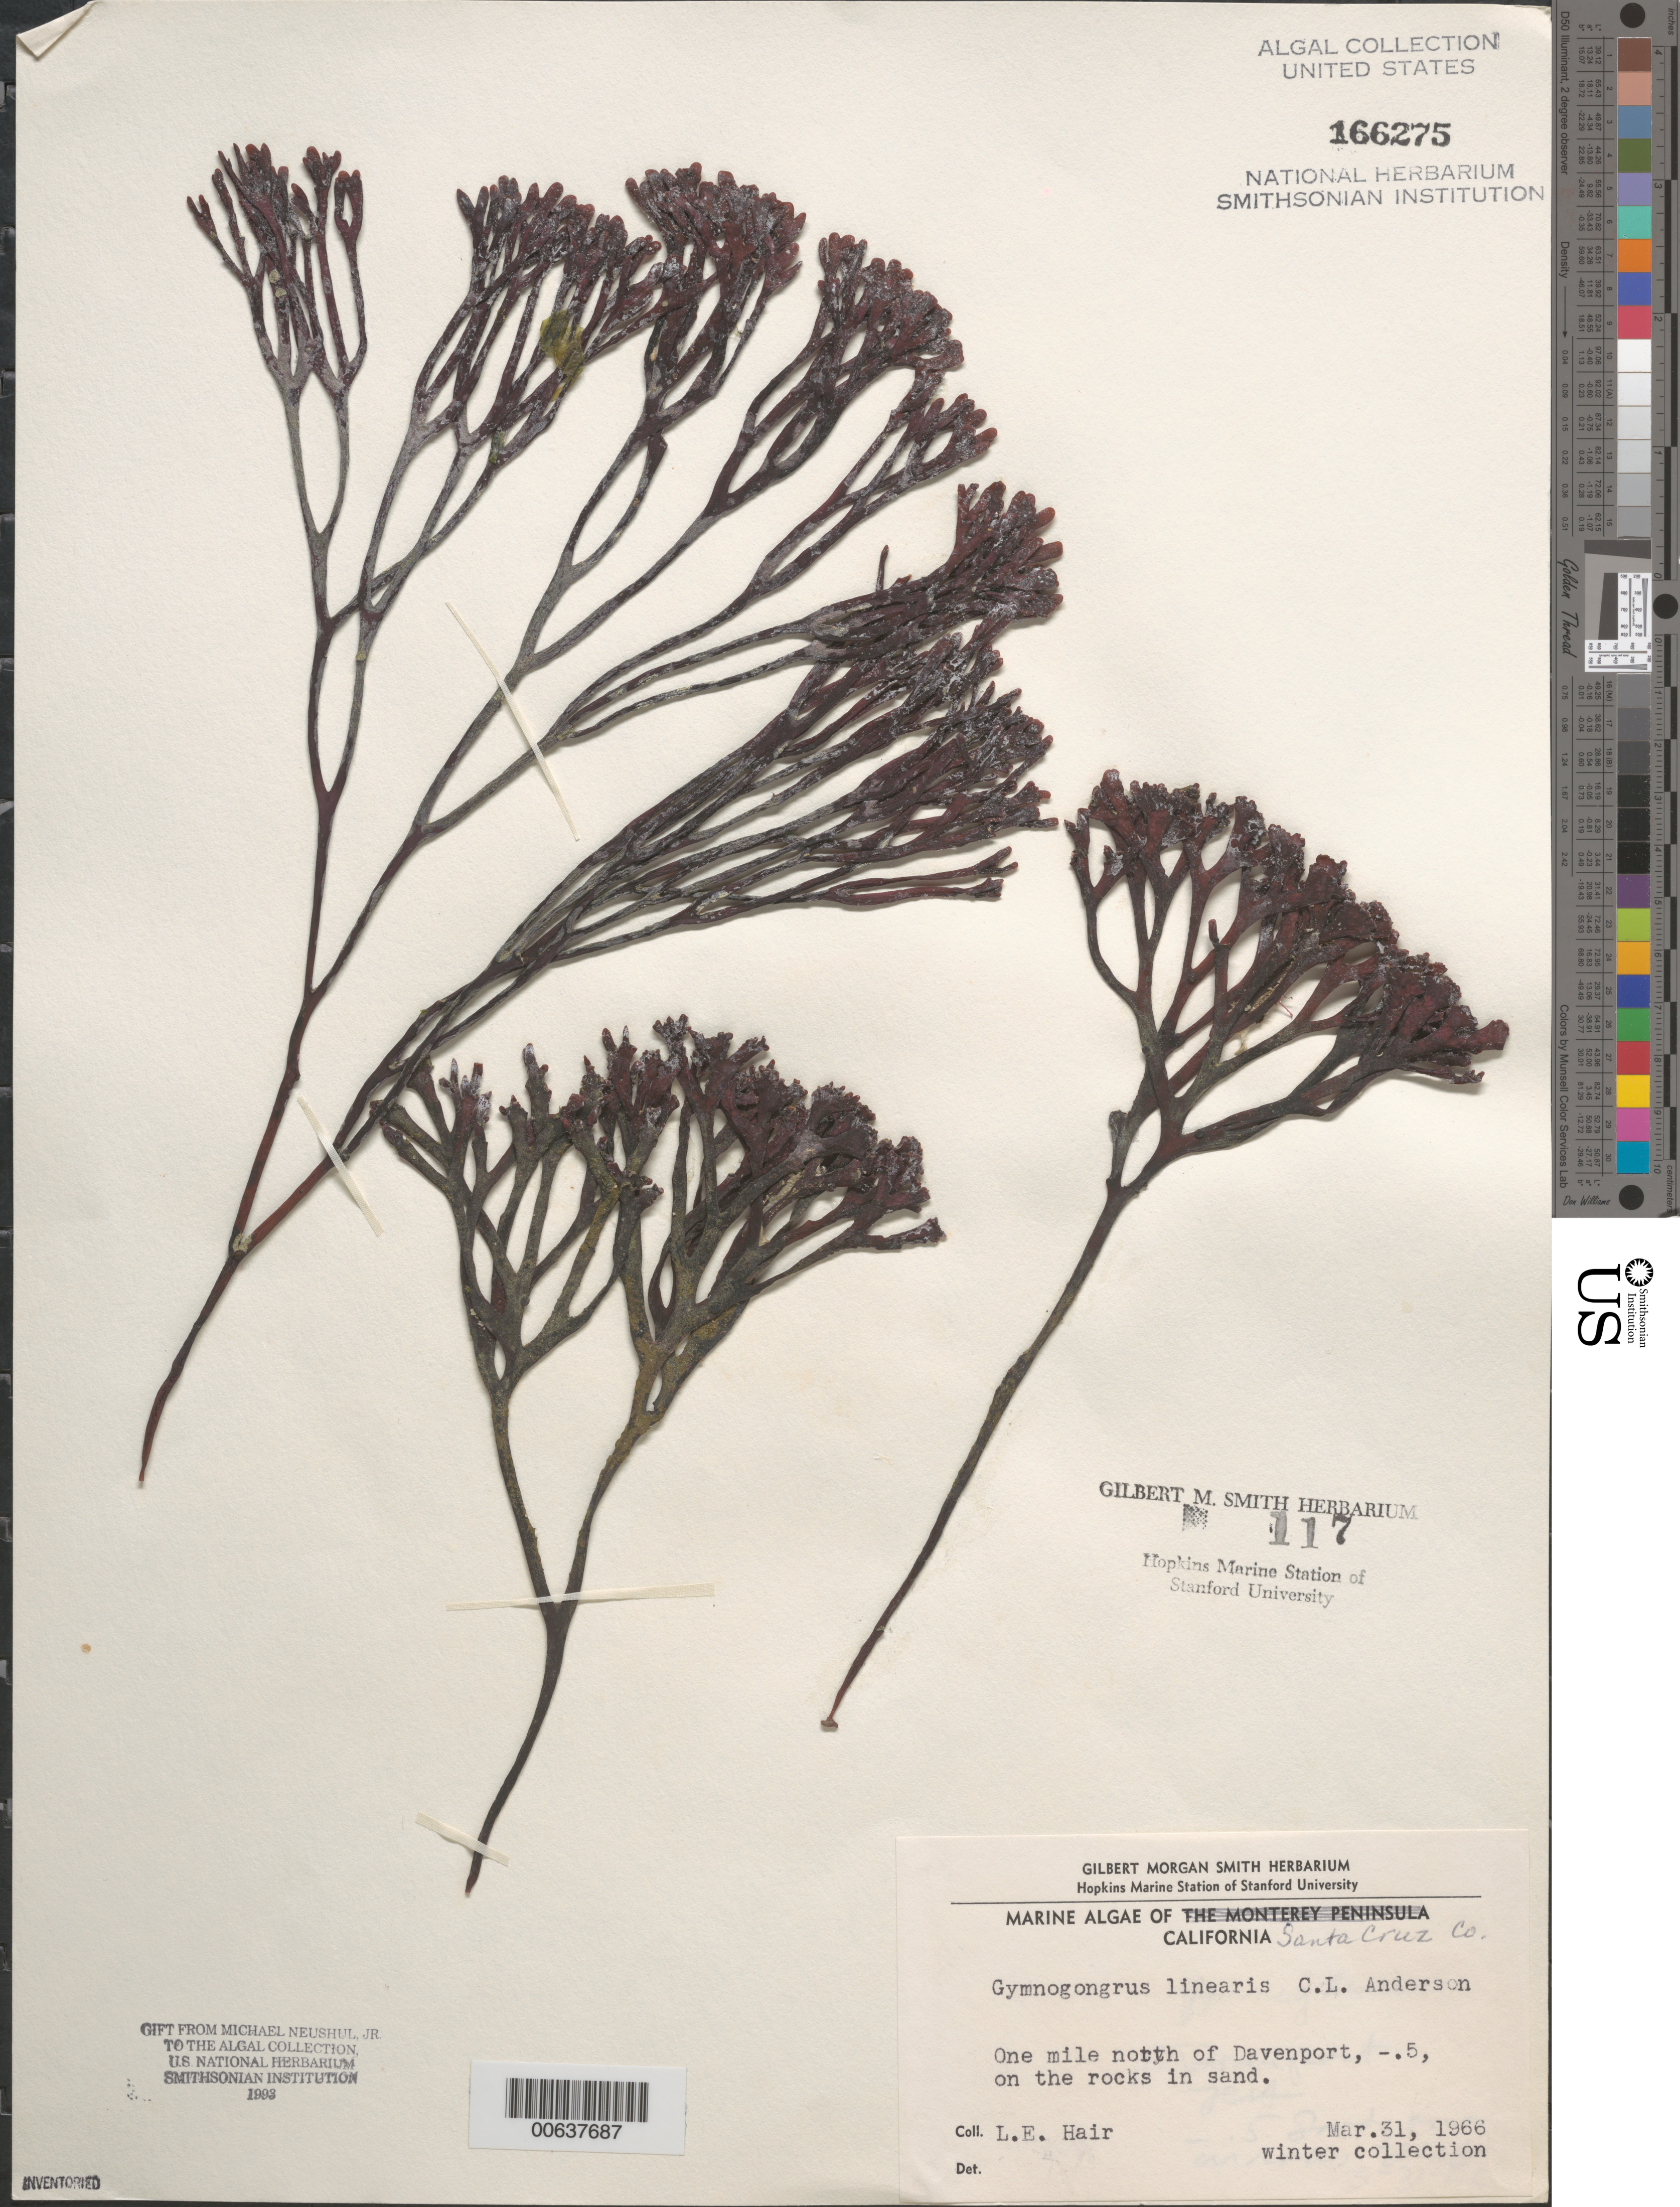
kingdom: Plantae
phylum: Rhodophyta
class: Florideophyceae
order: Gigartinales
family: Phyllophoraceae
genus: Ahnfeltiopsis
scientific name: Ahnfeltiopsis linearis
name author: (C. Agardh) P.C. Silva & DeCew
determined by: Algae name updating Project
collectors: L. Hair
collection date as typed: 31 Mar 1966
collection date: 1966-03-31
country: United States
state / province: California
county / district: Santa Cruz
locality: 1 mile north of Davenport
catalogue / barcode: US 166275